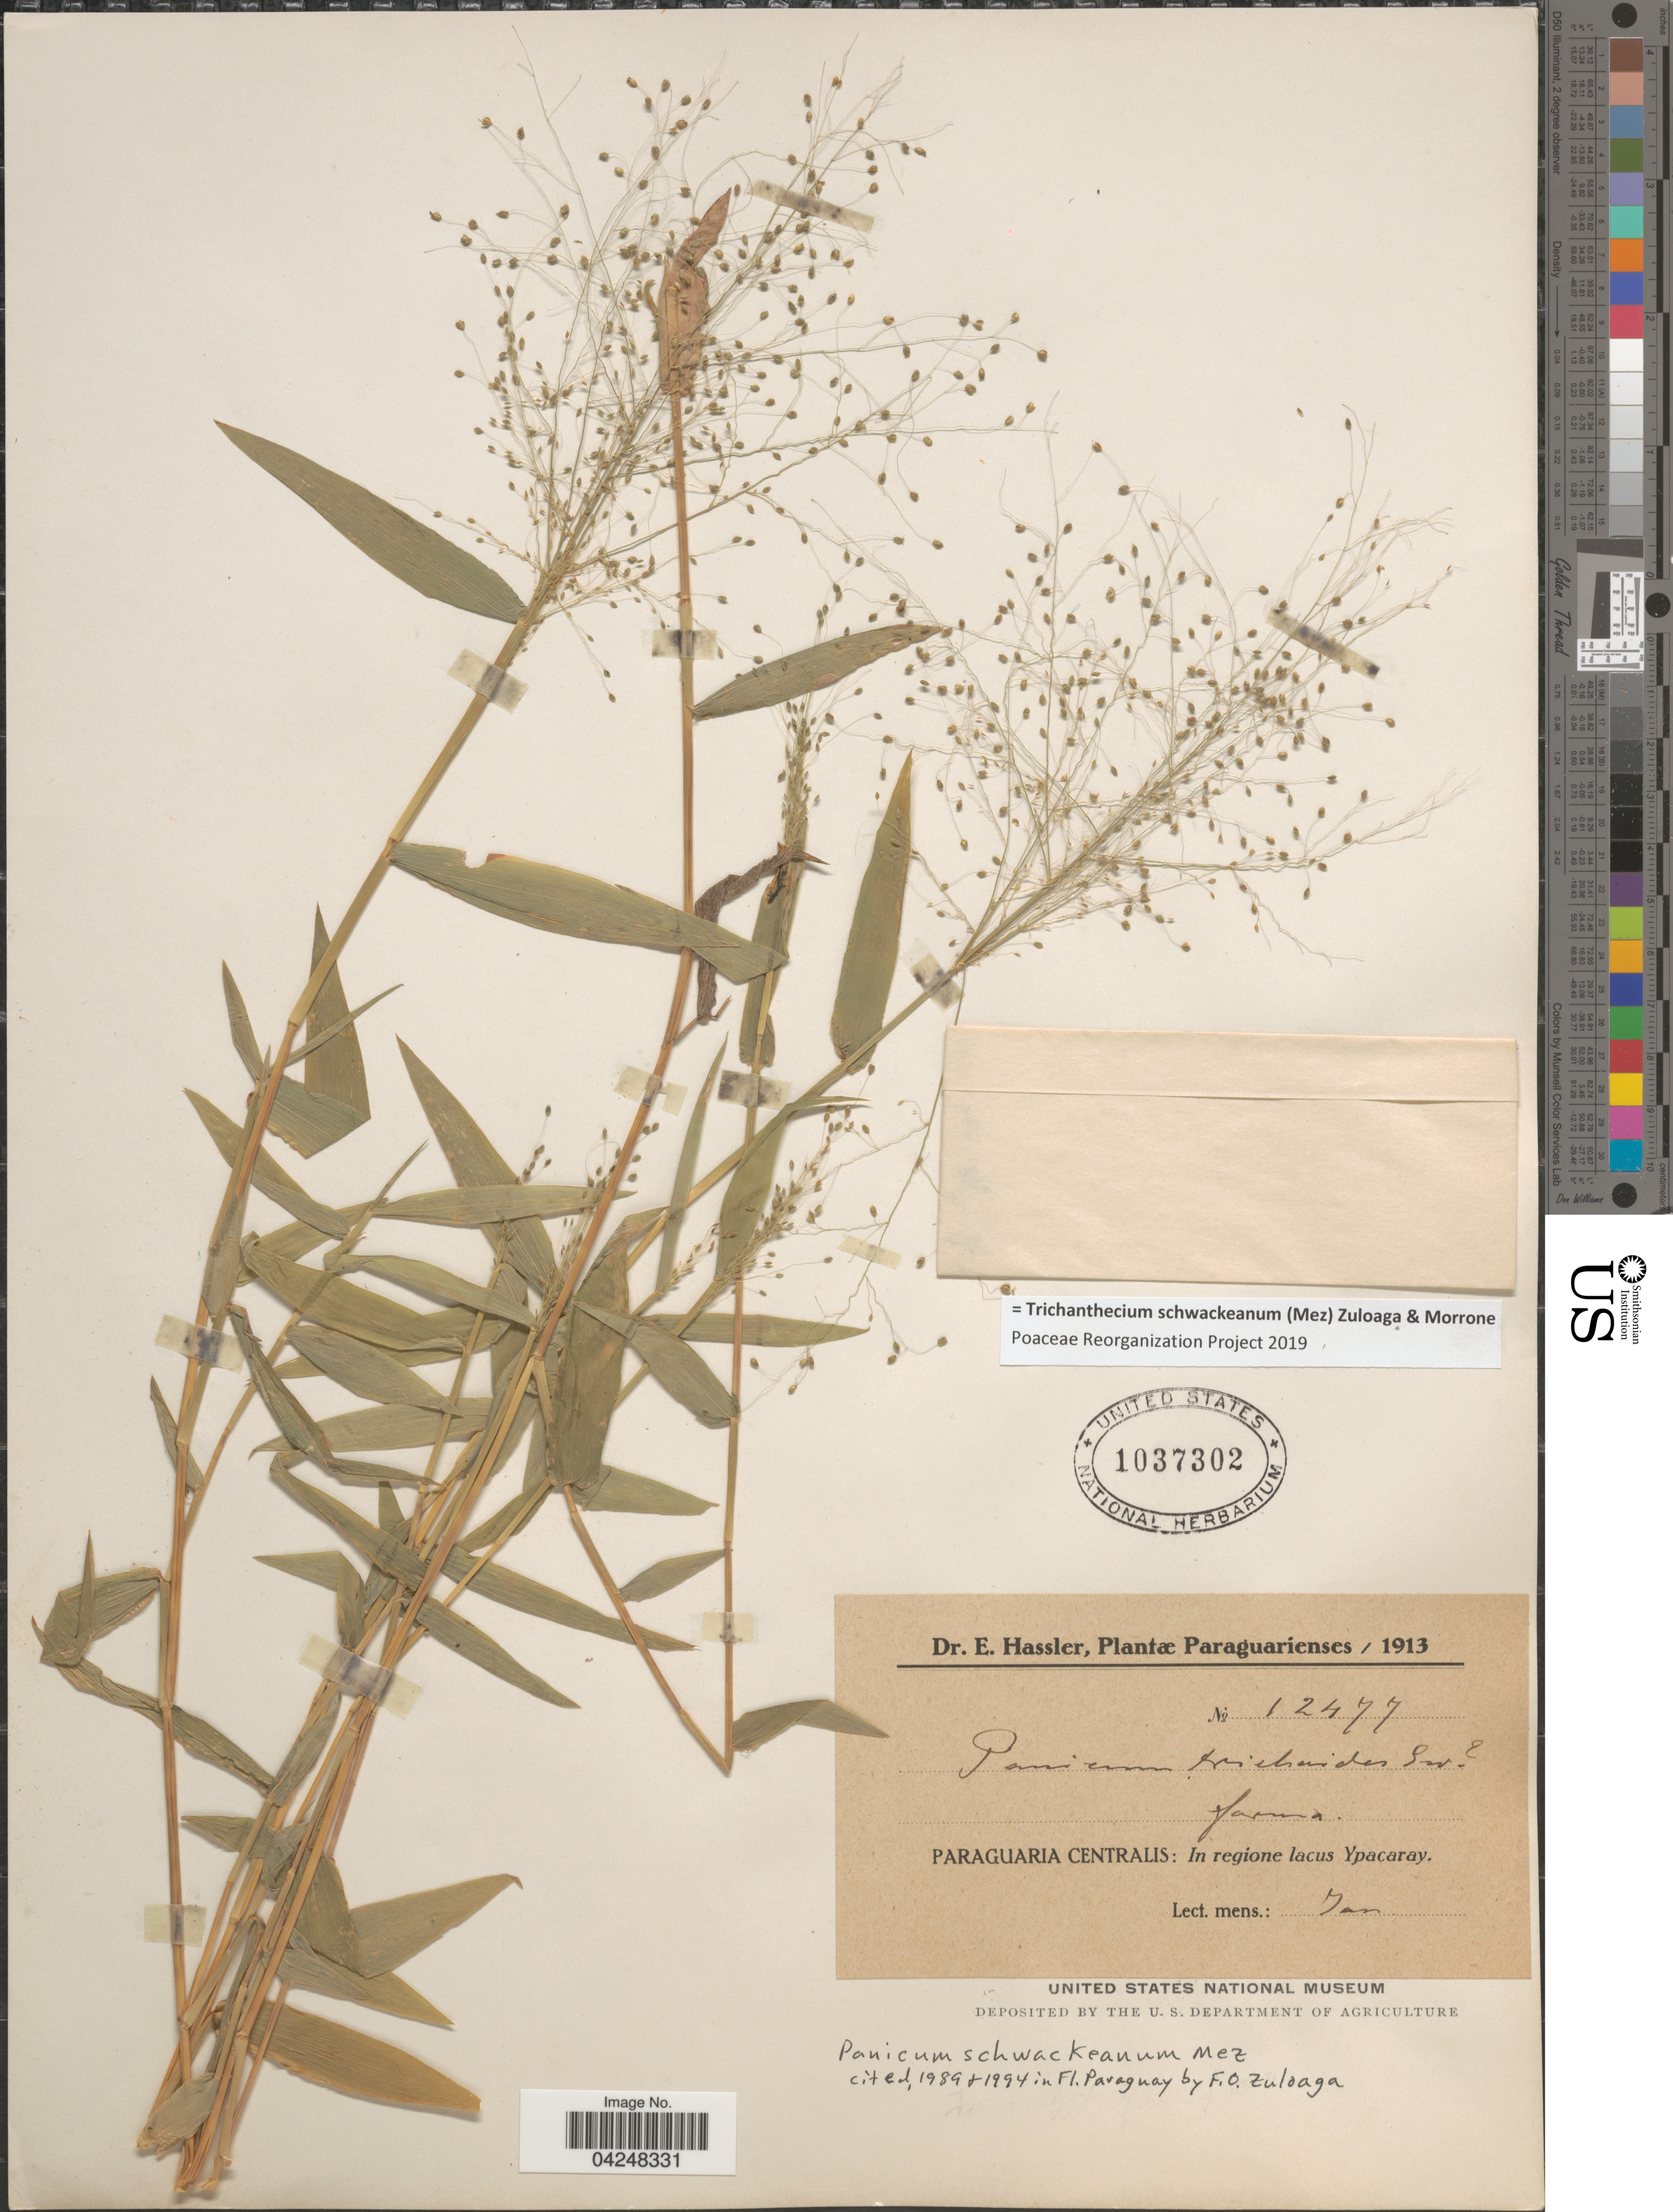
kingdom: Plantae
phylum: Tracheophyta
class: Liliopsida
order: Poales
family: Poaceae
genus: Trichanthecium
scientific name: Trichanthecium schwackeanum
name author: (Mez) Zuloaga & Morrone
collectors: E. Hassler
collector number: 12477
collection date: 1913-01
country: Paraguay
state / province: Central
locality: Paraguaria Centralis: In regione lacus Ypacaray.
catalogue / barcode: US 1037302